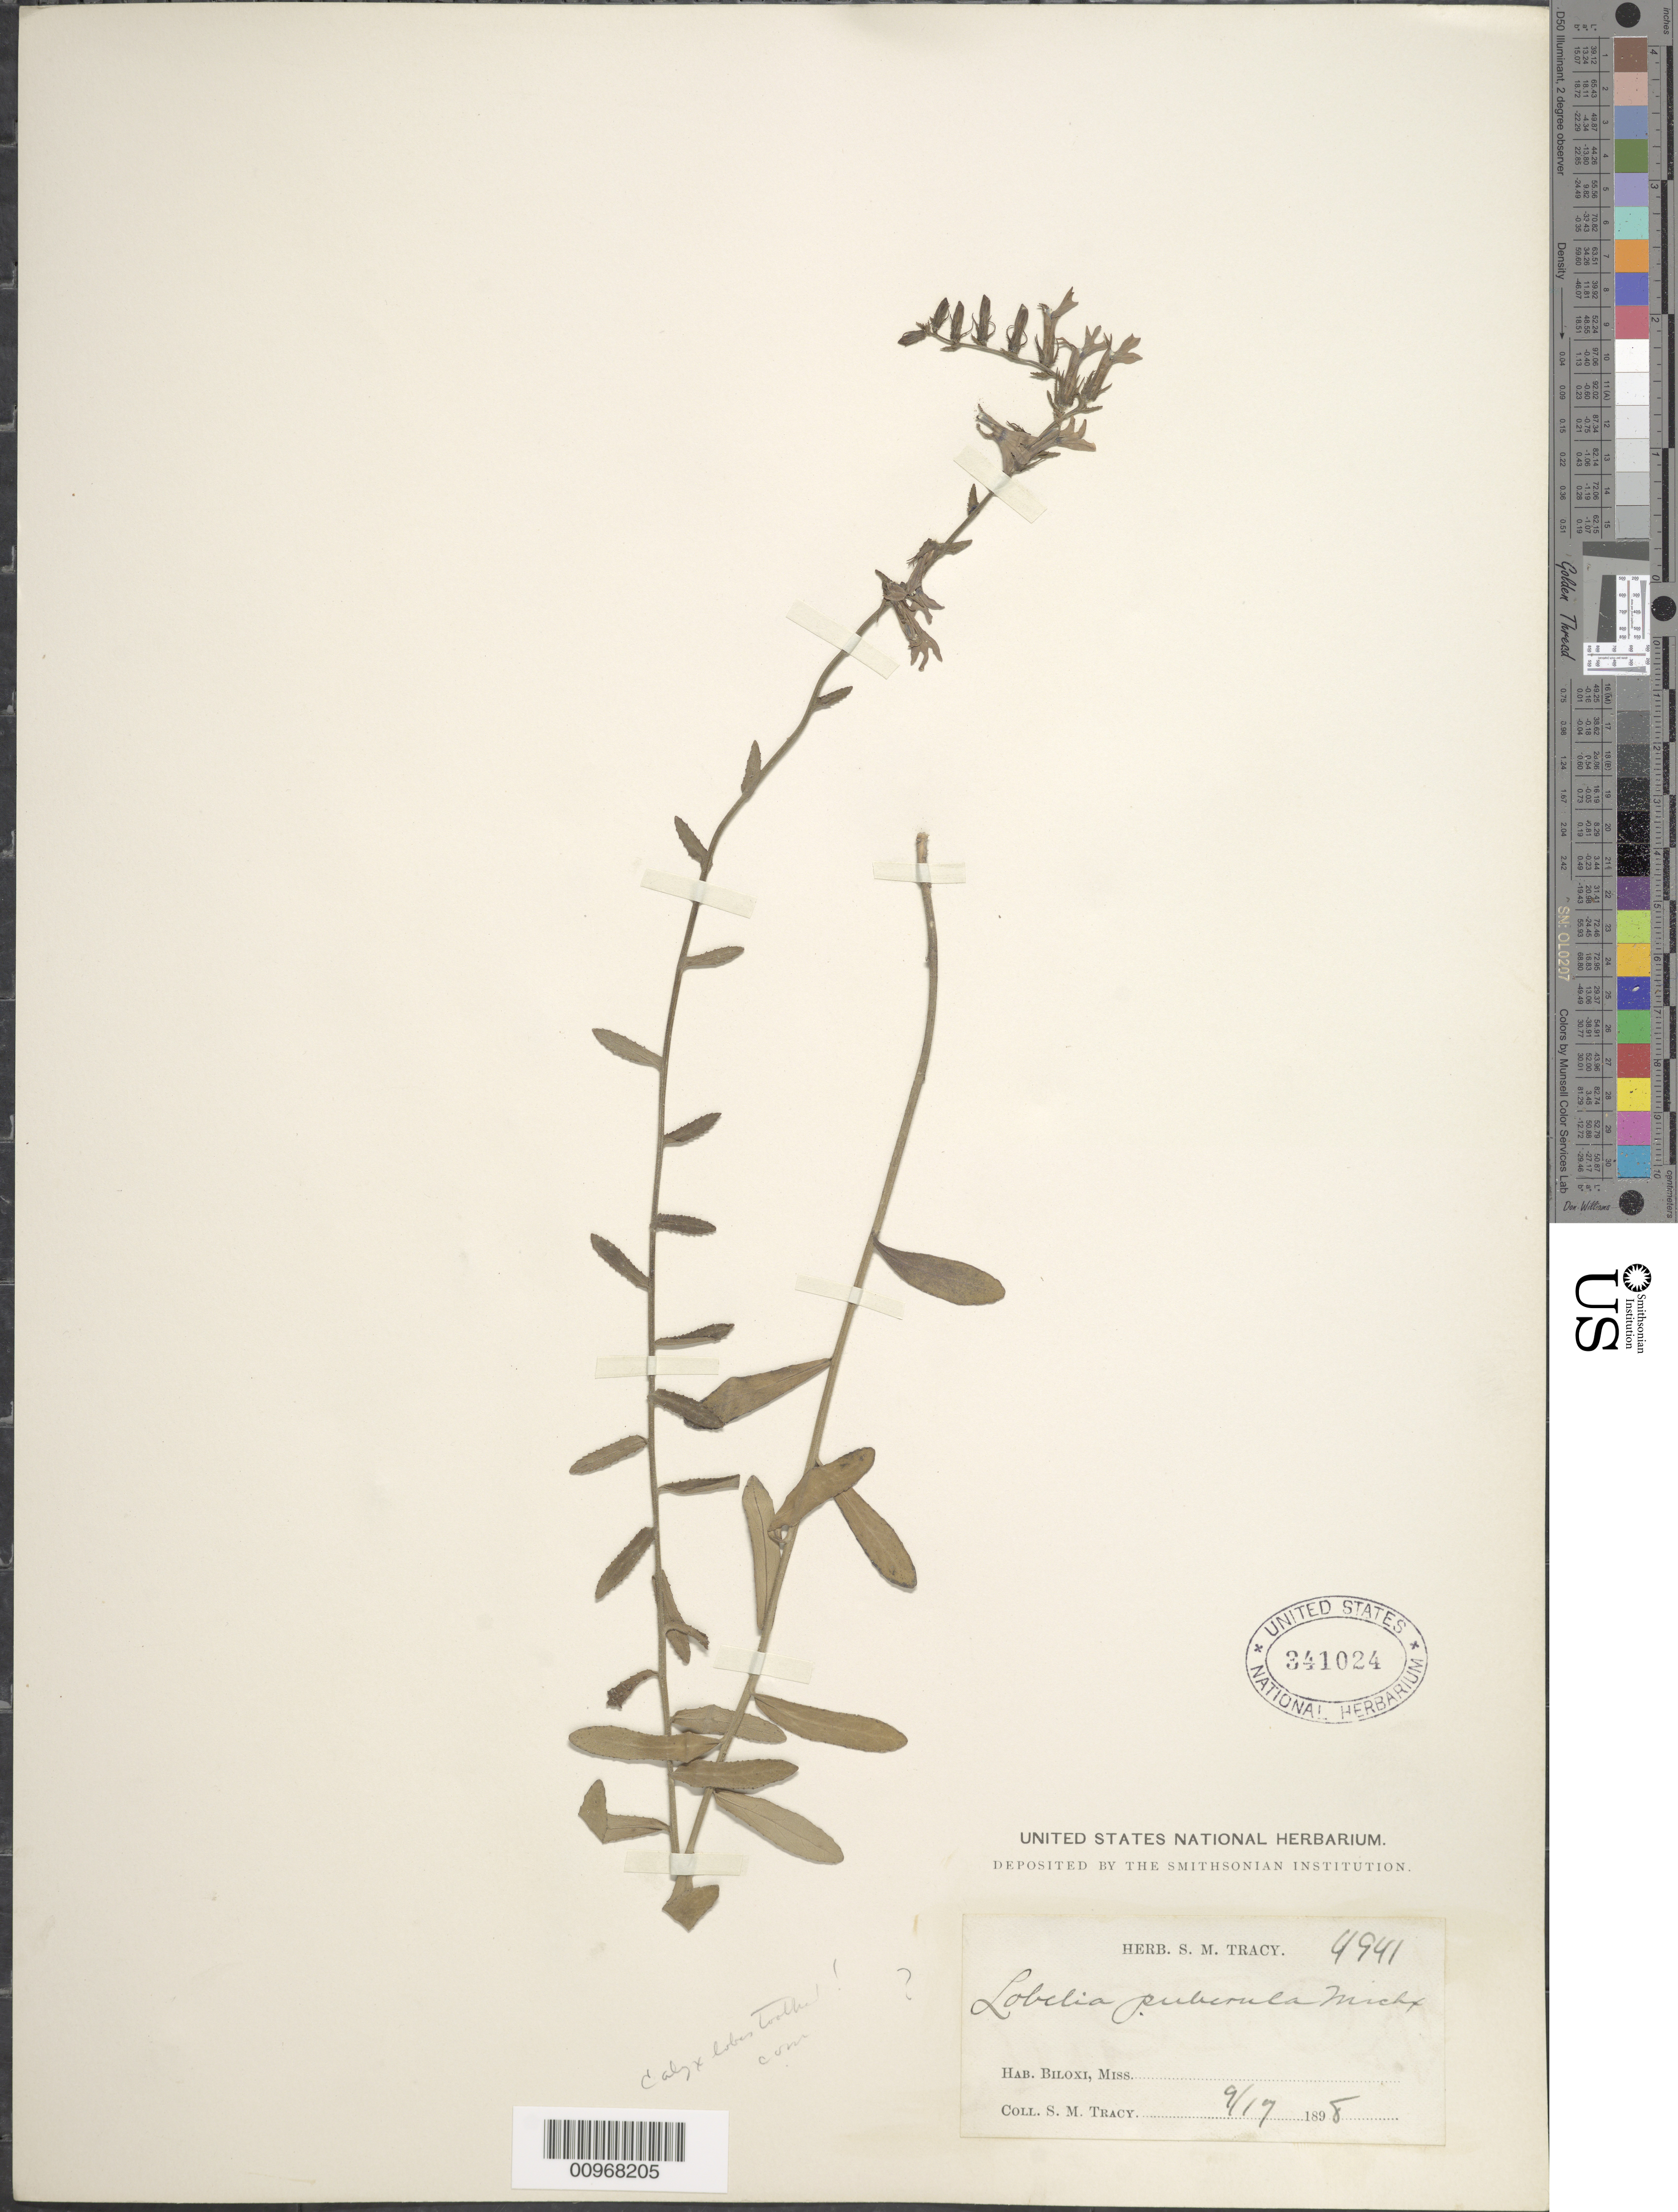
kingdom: Plantae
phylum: Tracheophyta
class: Magnoliopsida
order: Asterales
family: Campanulaceae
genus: Lobelia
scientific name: Lobelia puberula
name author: Michx.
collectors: S. M. Tracy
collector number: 4941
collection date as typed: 17 Sep 1898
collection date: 1898-09-17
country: United States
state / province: Mississippi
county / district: Harrison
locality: Biloxi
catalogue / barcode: US 341024